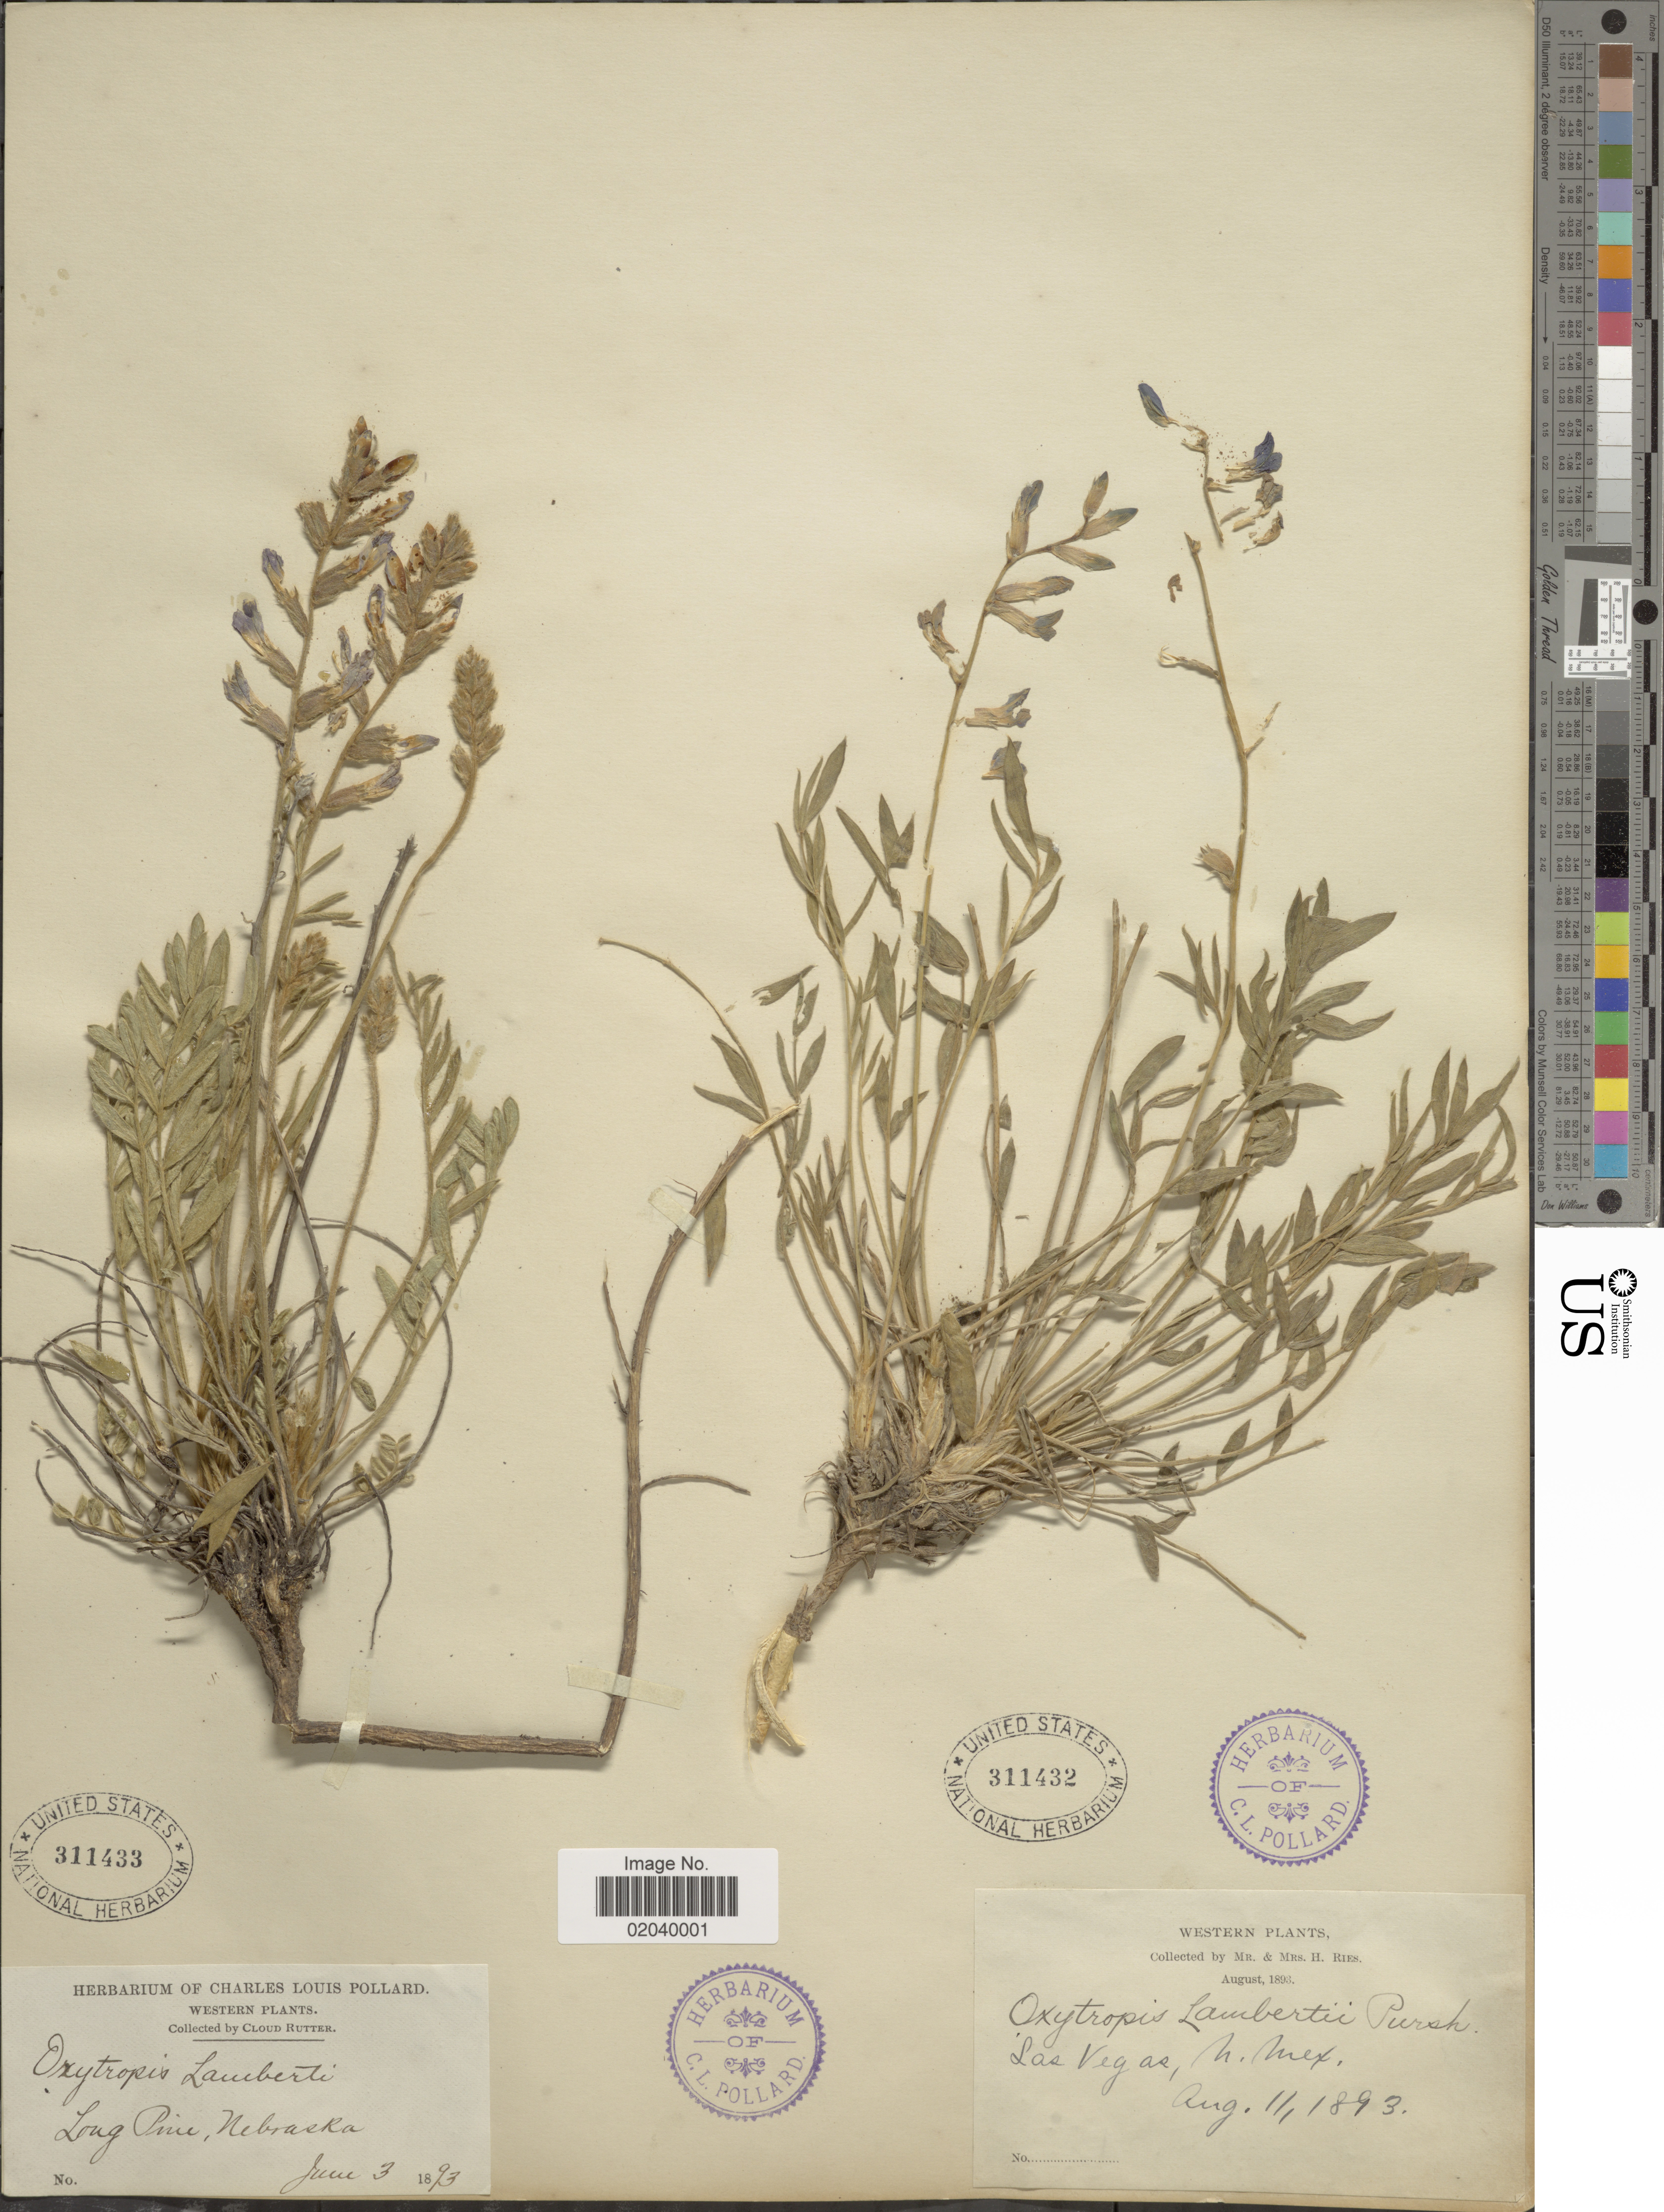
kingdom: Plantae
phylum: Tracheophyta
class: Magnoliopsida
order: Fabales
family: Fabaceae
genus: Oxytropis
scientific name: Oxytropis lambertii var. bigelovii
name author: A. Gray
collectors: C. Rutter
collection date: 1893-06-03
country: United States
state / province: Nebraska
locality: Western, Loug Pine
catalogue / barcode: US 311433